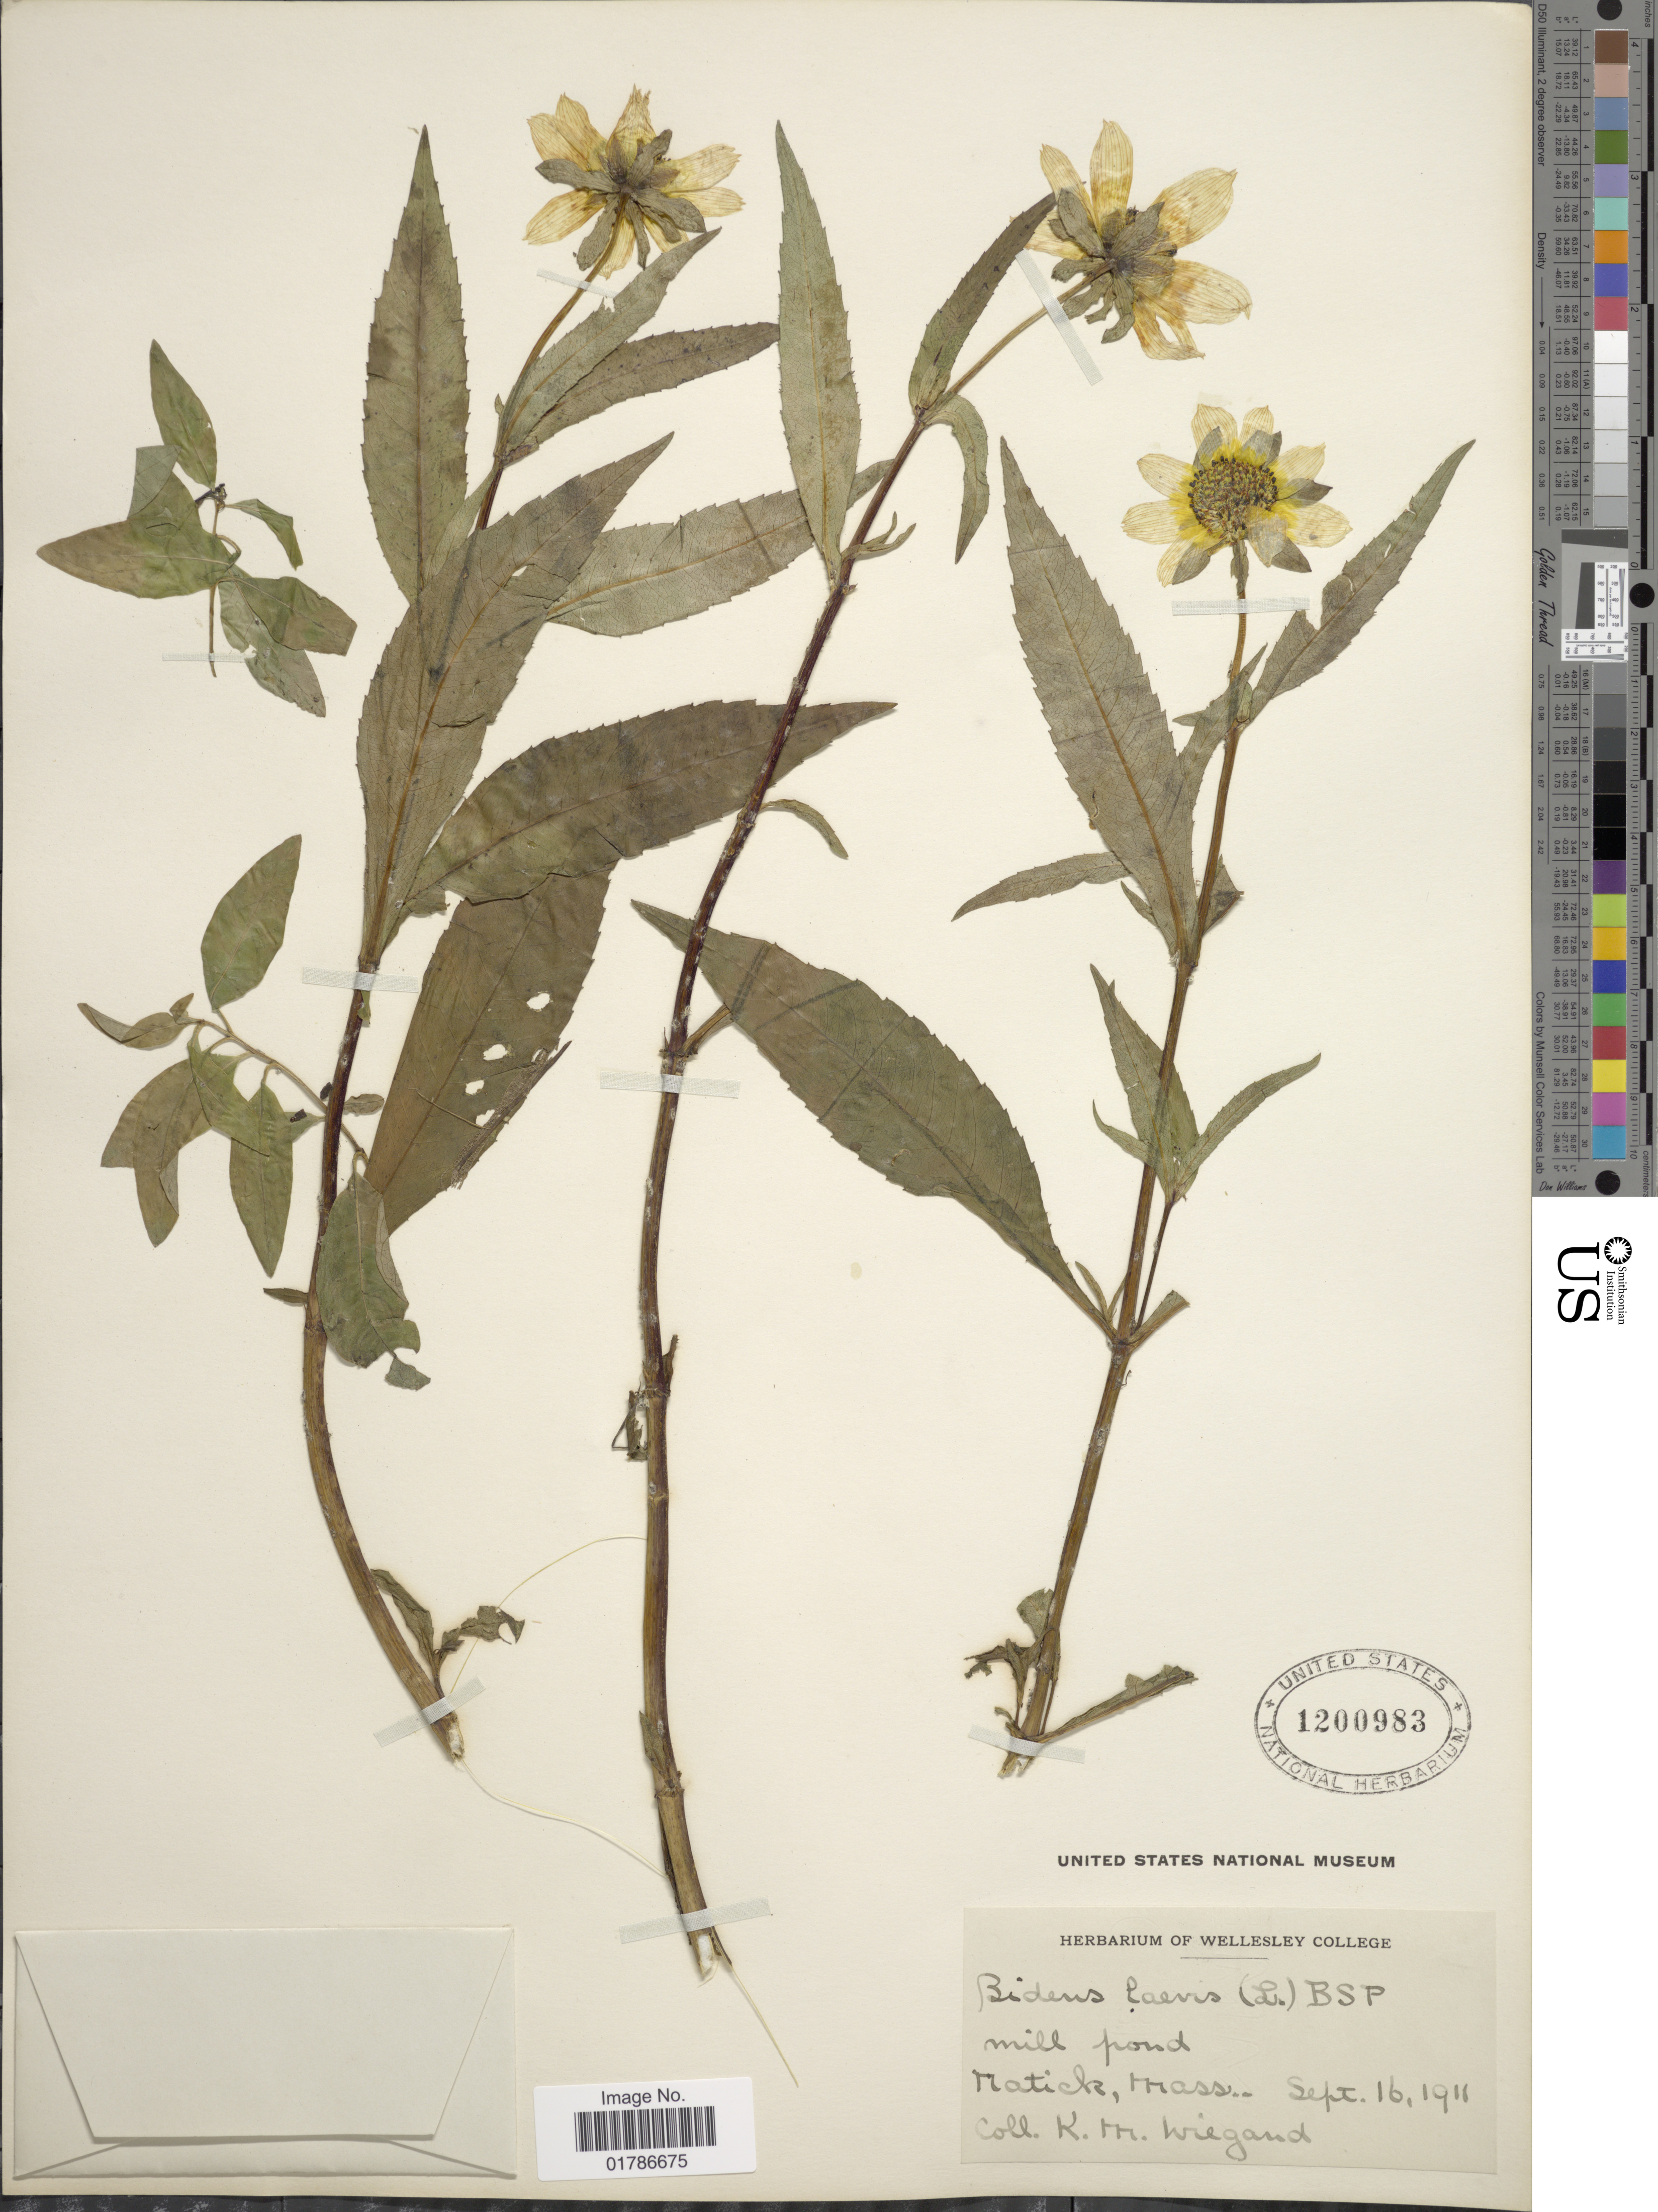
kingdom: Plantae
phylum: Tracheophyta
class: Magnoliopsida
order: Asterales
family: Asteraceae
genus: Bidens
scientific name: Bidens laevis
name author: (L.) Britton, Stearns & Poggenb.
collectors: K. M. Wiegand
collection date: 1911-09-16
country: United States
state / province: Massachusetts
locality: Matick, Mass.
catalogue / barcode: US 1200983